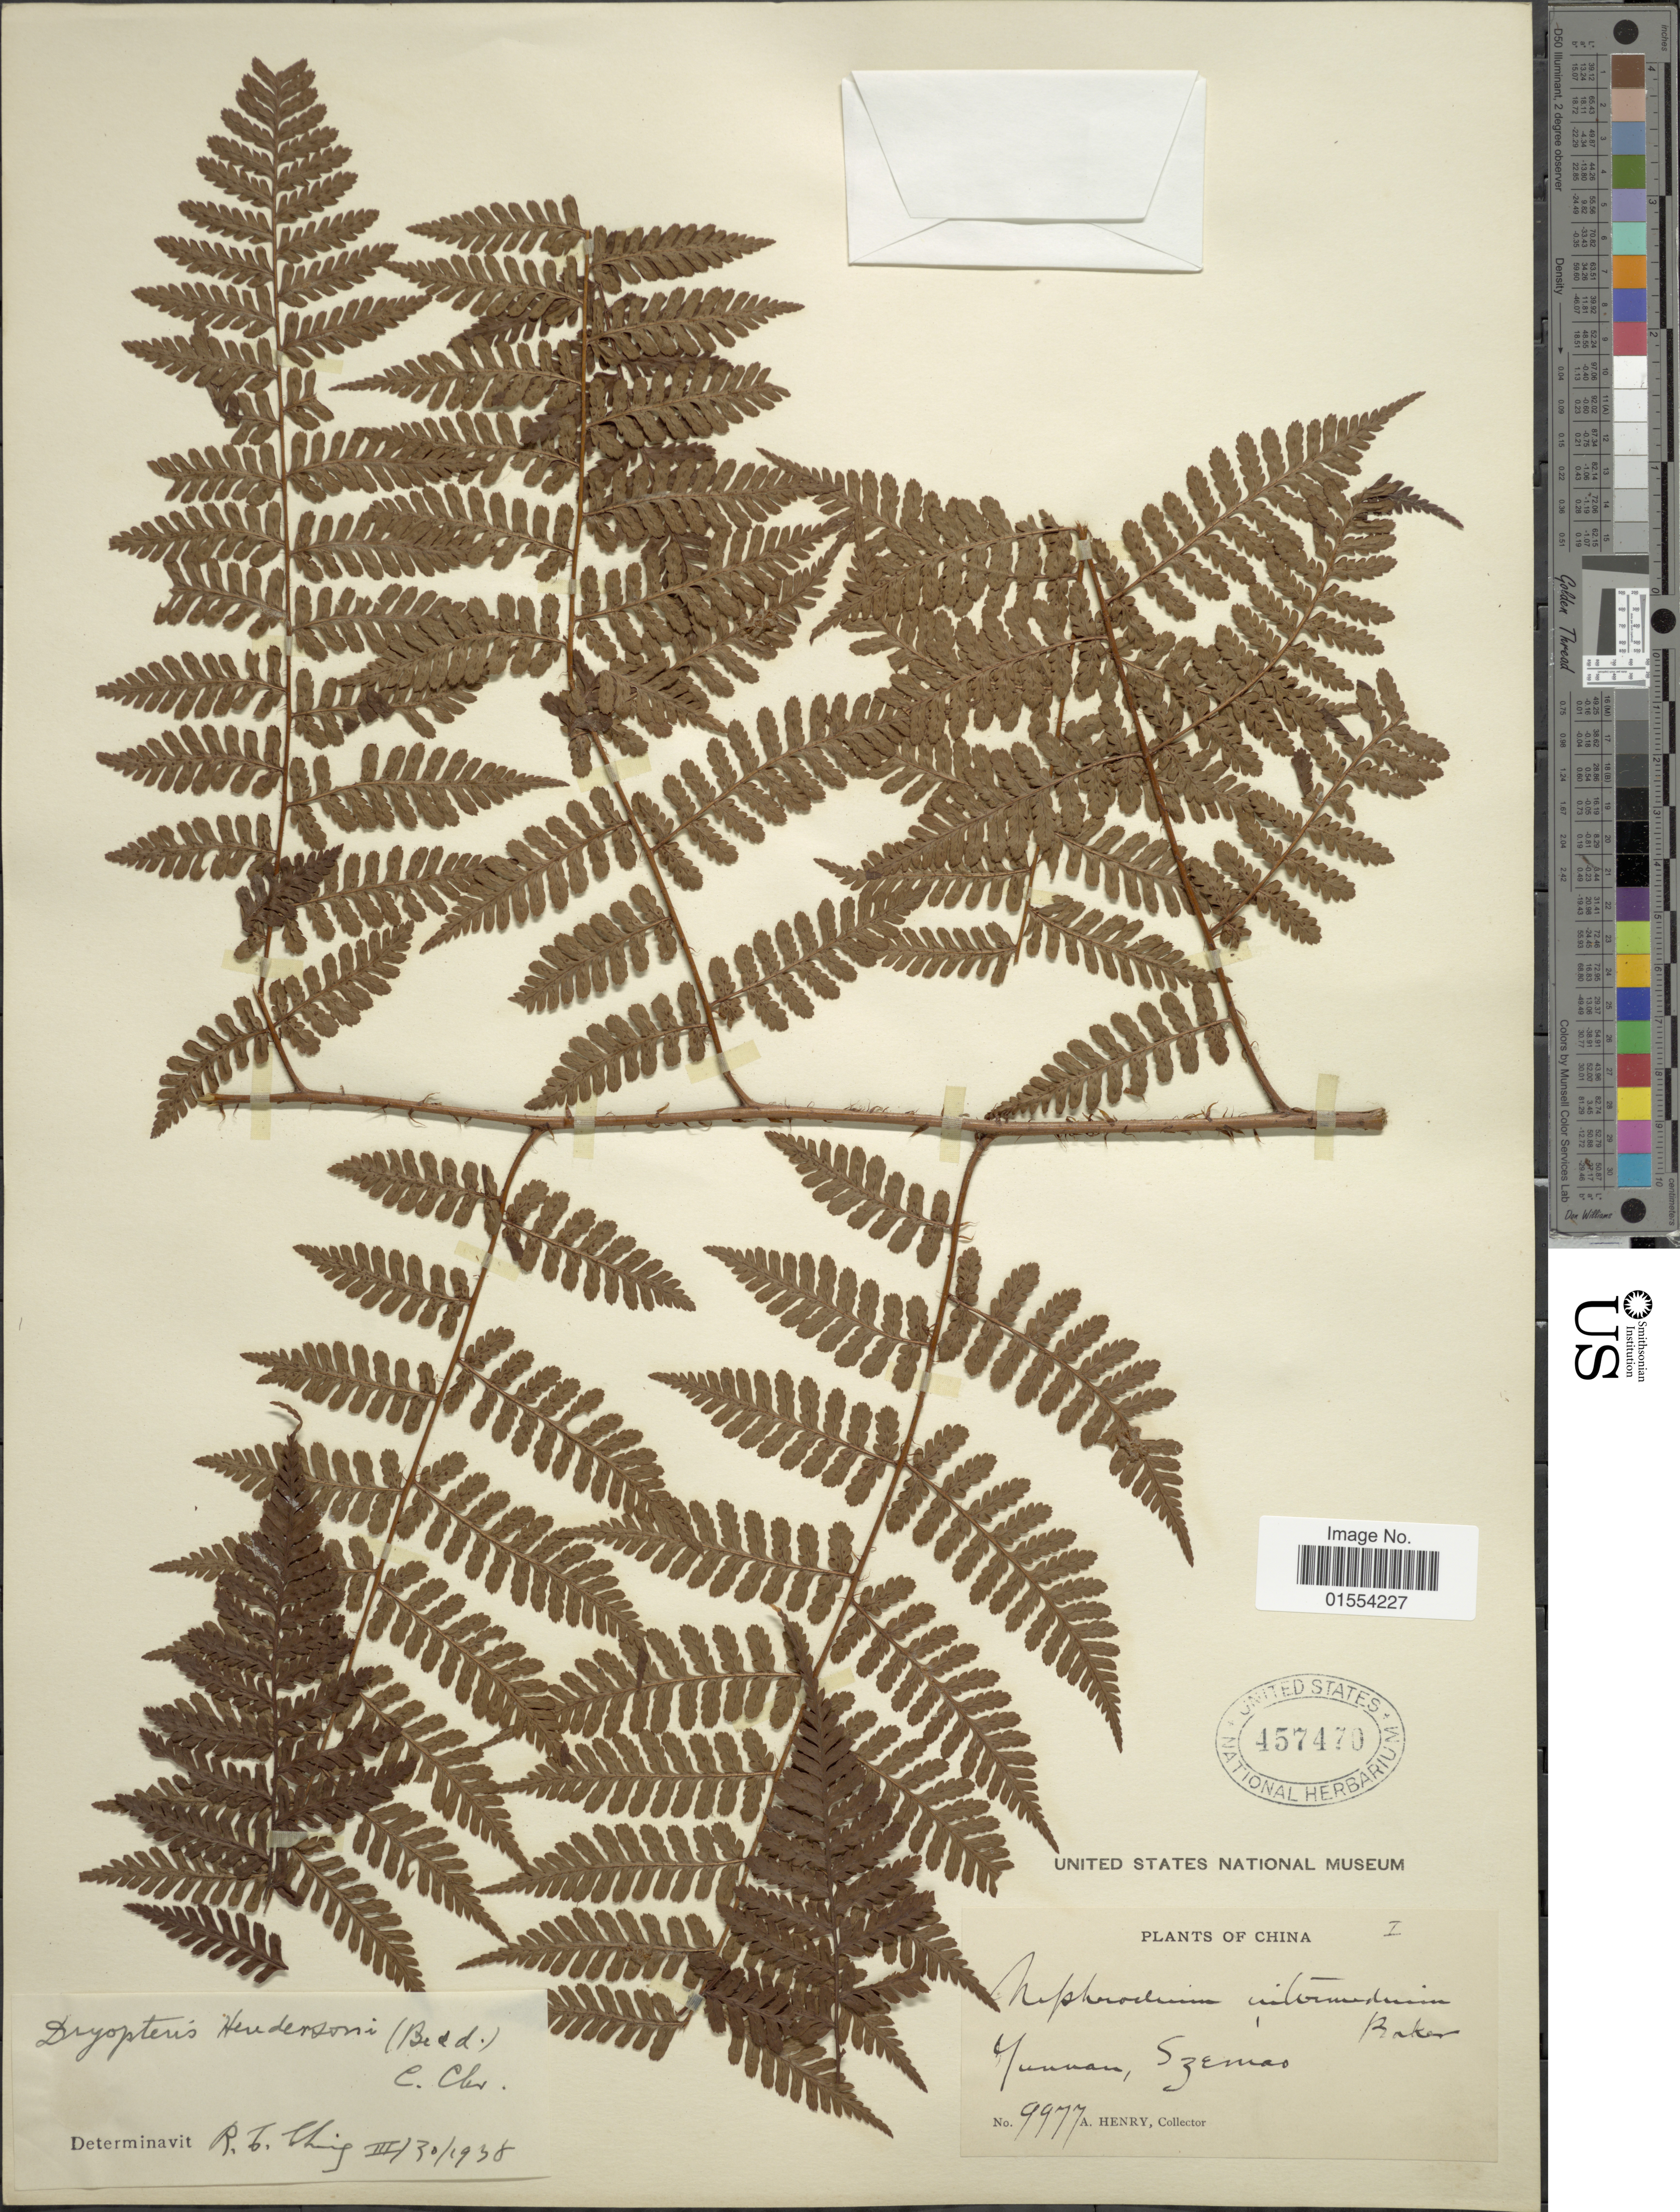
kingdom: Plantae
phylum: Tracheophyta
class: Polypodiopsida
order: Polypodiales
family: Dryopteridaceae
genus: Dryopteris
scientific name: Dryopteris hendersonii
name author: (Bedd.) C. Chr.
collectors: A. Henry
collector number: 9977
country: China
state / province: Yunnan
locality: China, Yunnan, Szemao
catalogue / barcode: US 457470